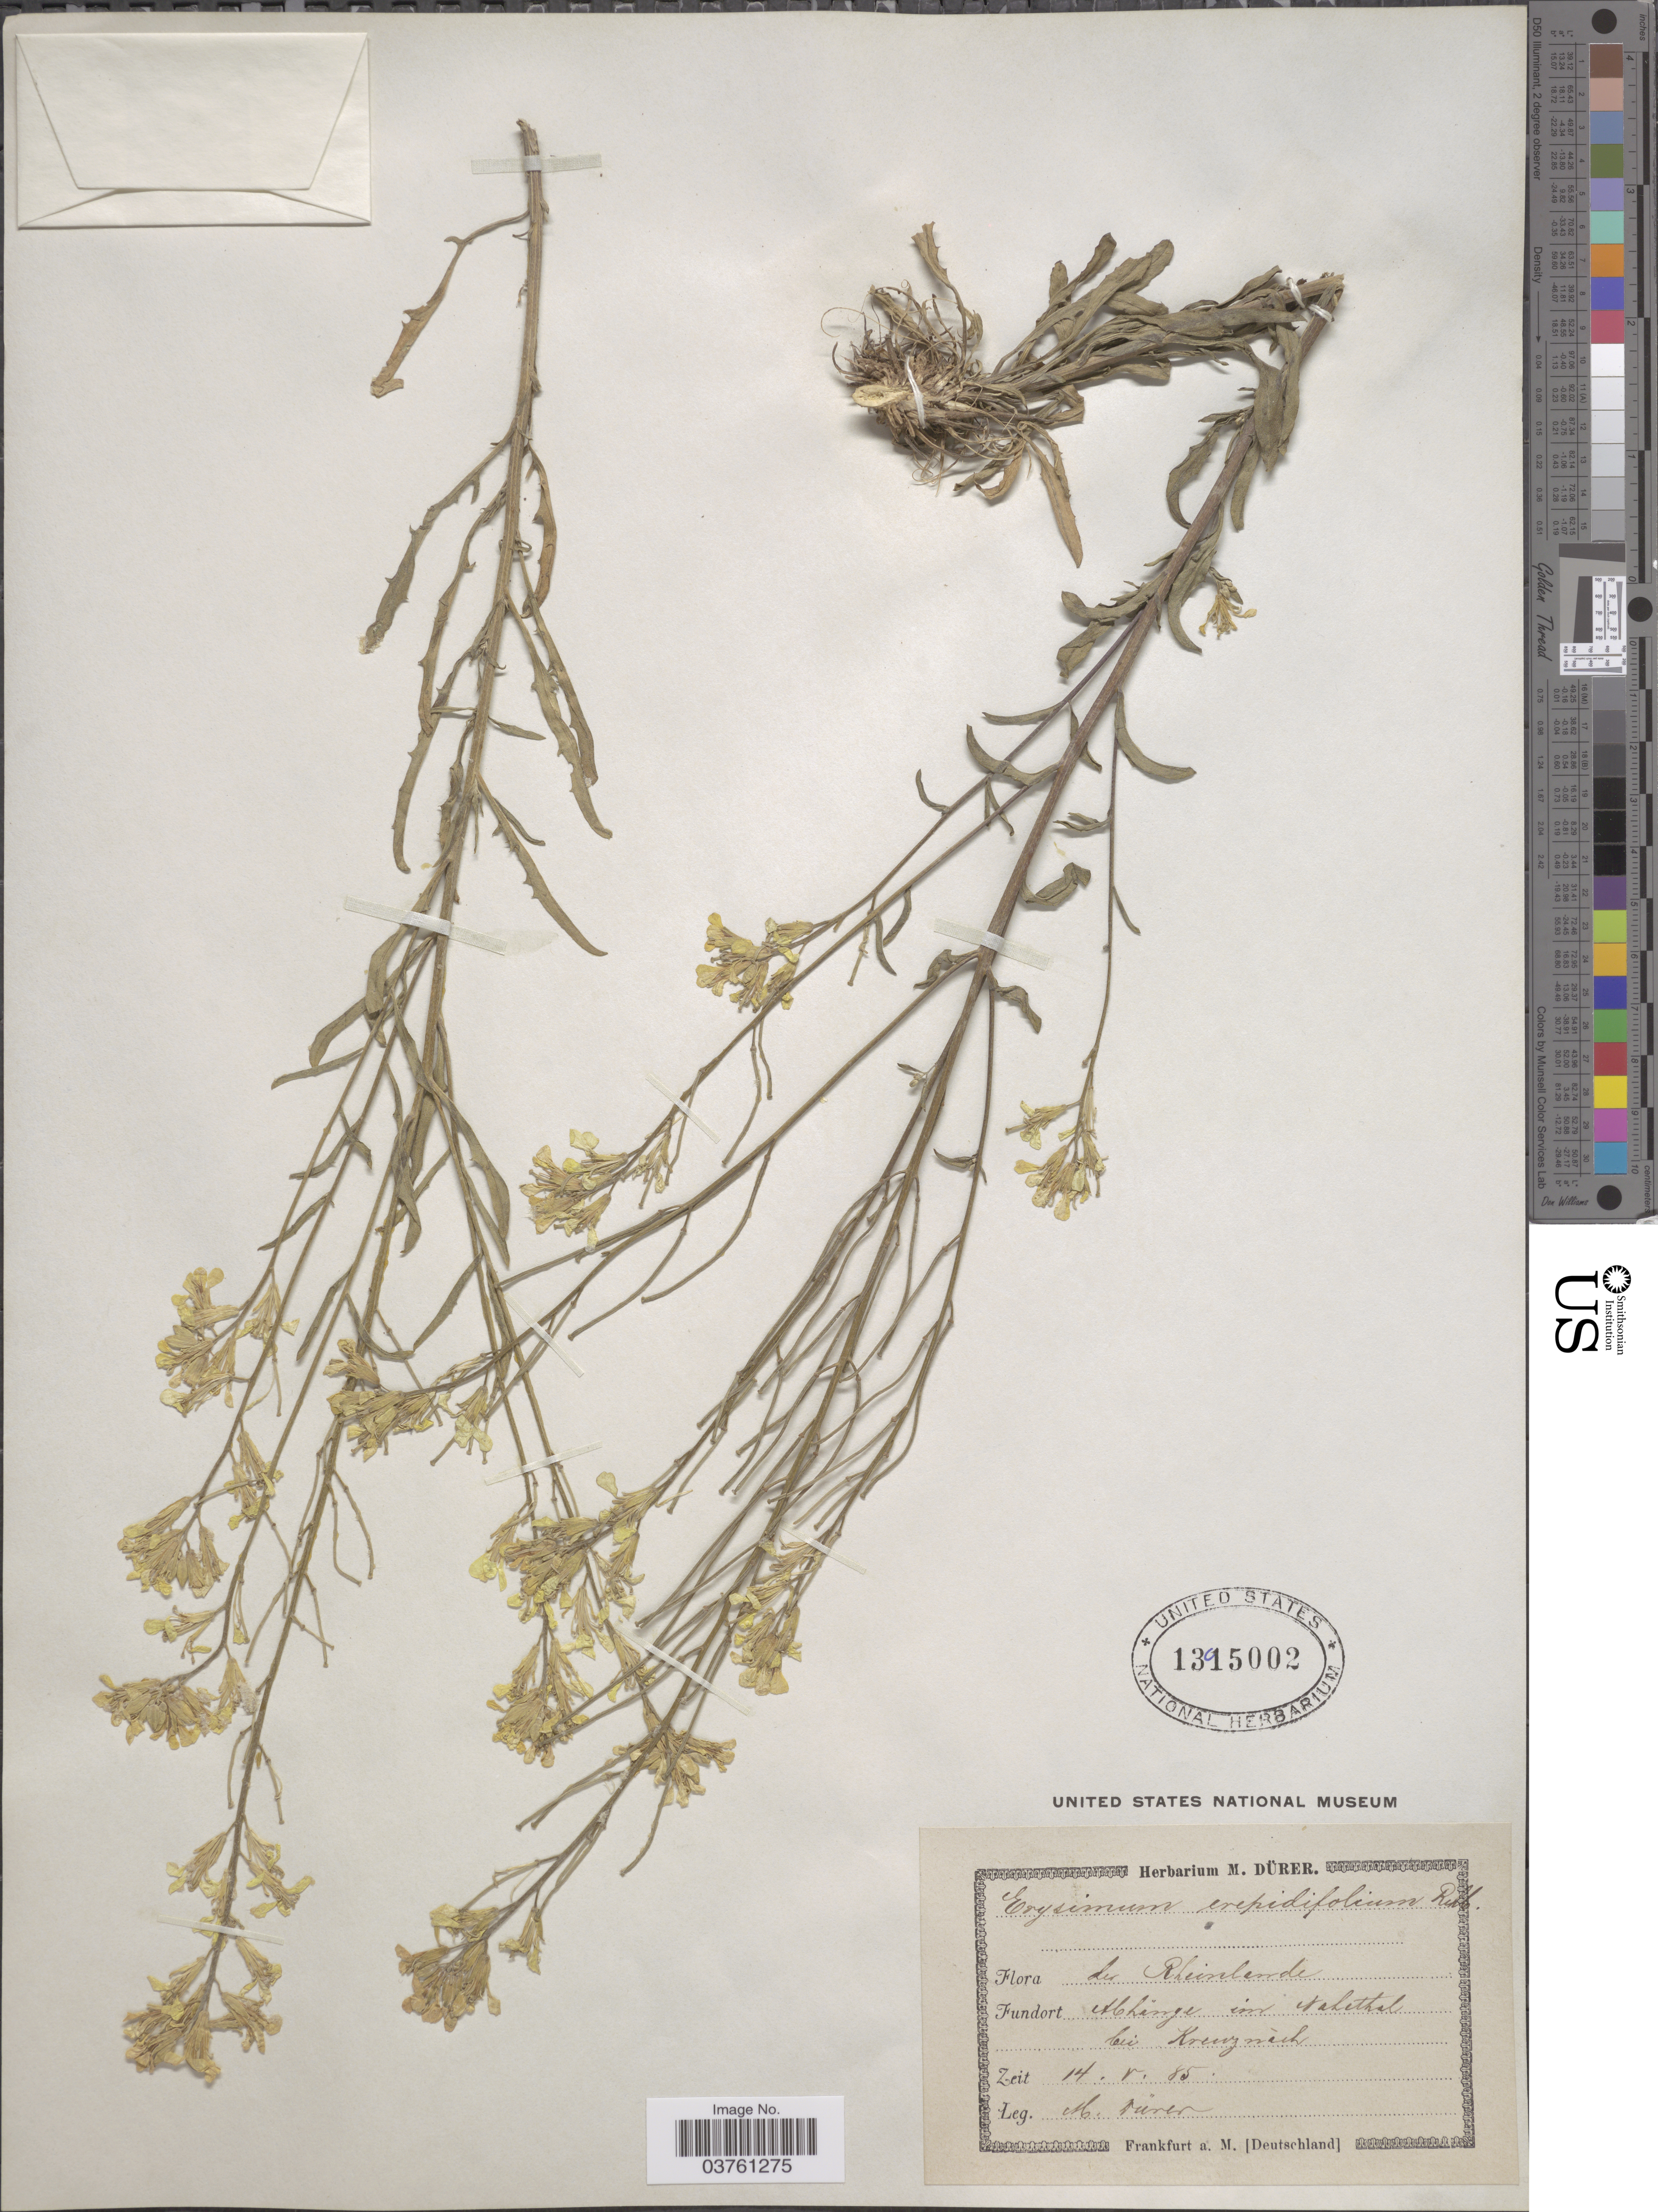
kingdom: Plantae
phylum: Tracheophyta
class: Magnoliopsida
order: Brassicales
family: Brassicaceae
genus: Erysimum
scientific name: Erysimum crepidifolium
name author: Rchb.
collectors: M. Durer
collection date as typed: Transcribed d/m/y: 14/5/85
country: Germany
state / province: Rhineland-Palatinate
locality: Rheinlande. Abhänge im Nahethal bei Kreuznach.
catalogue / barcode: US 1395002